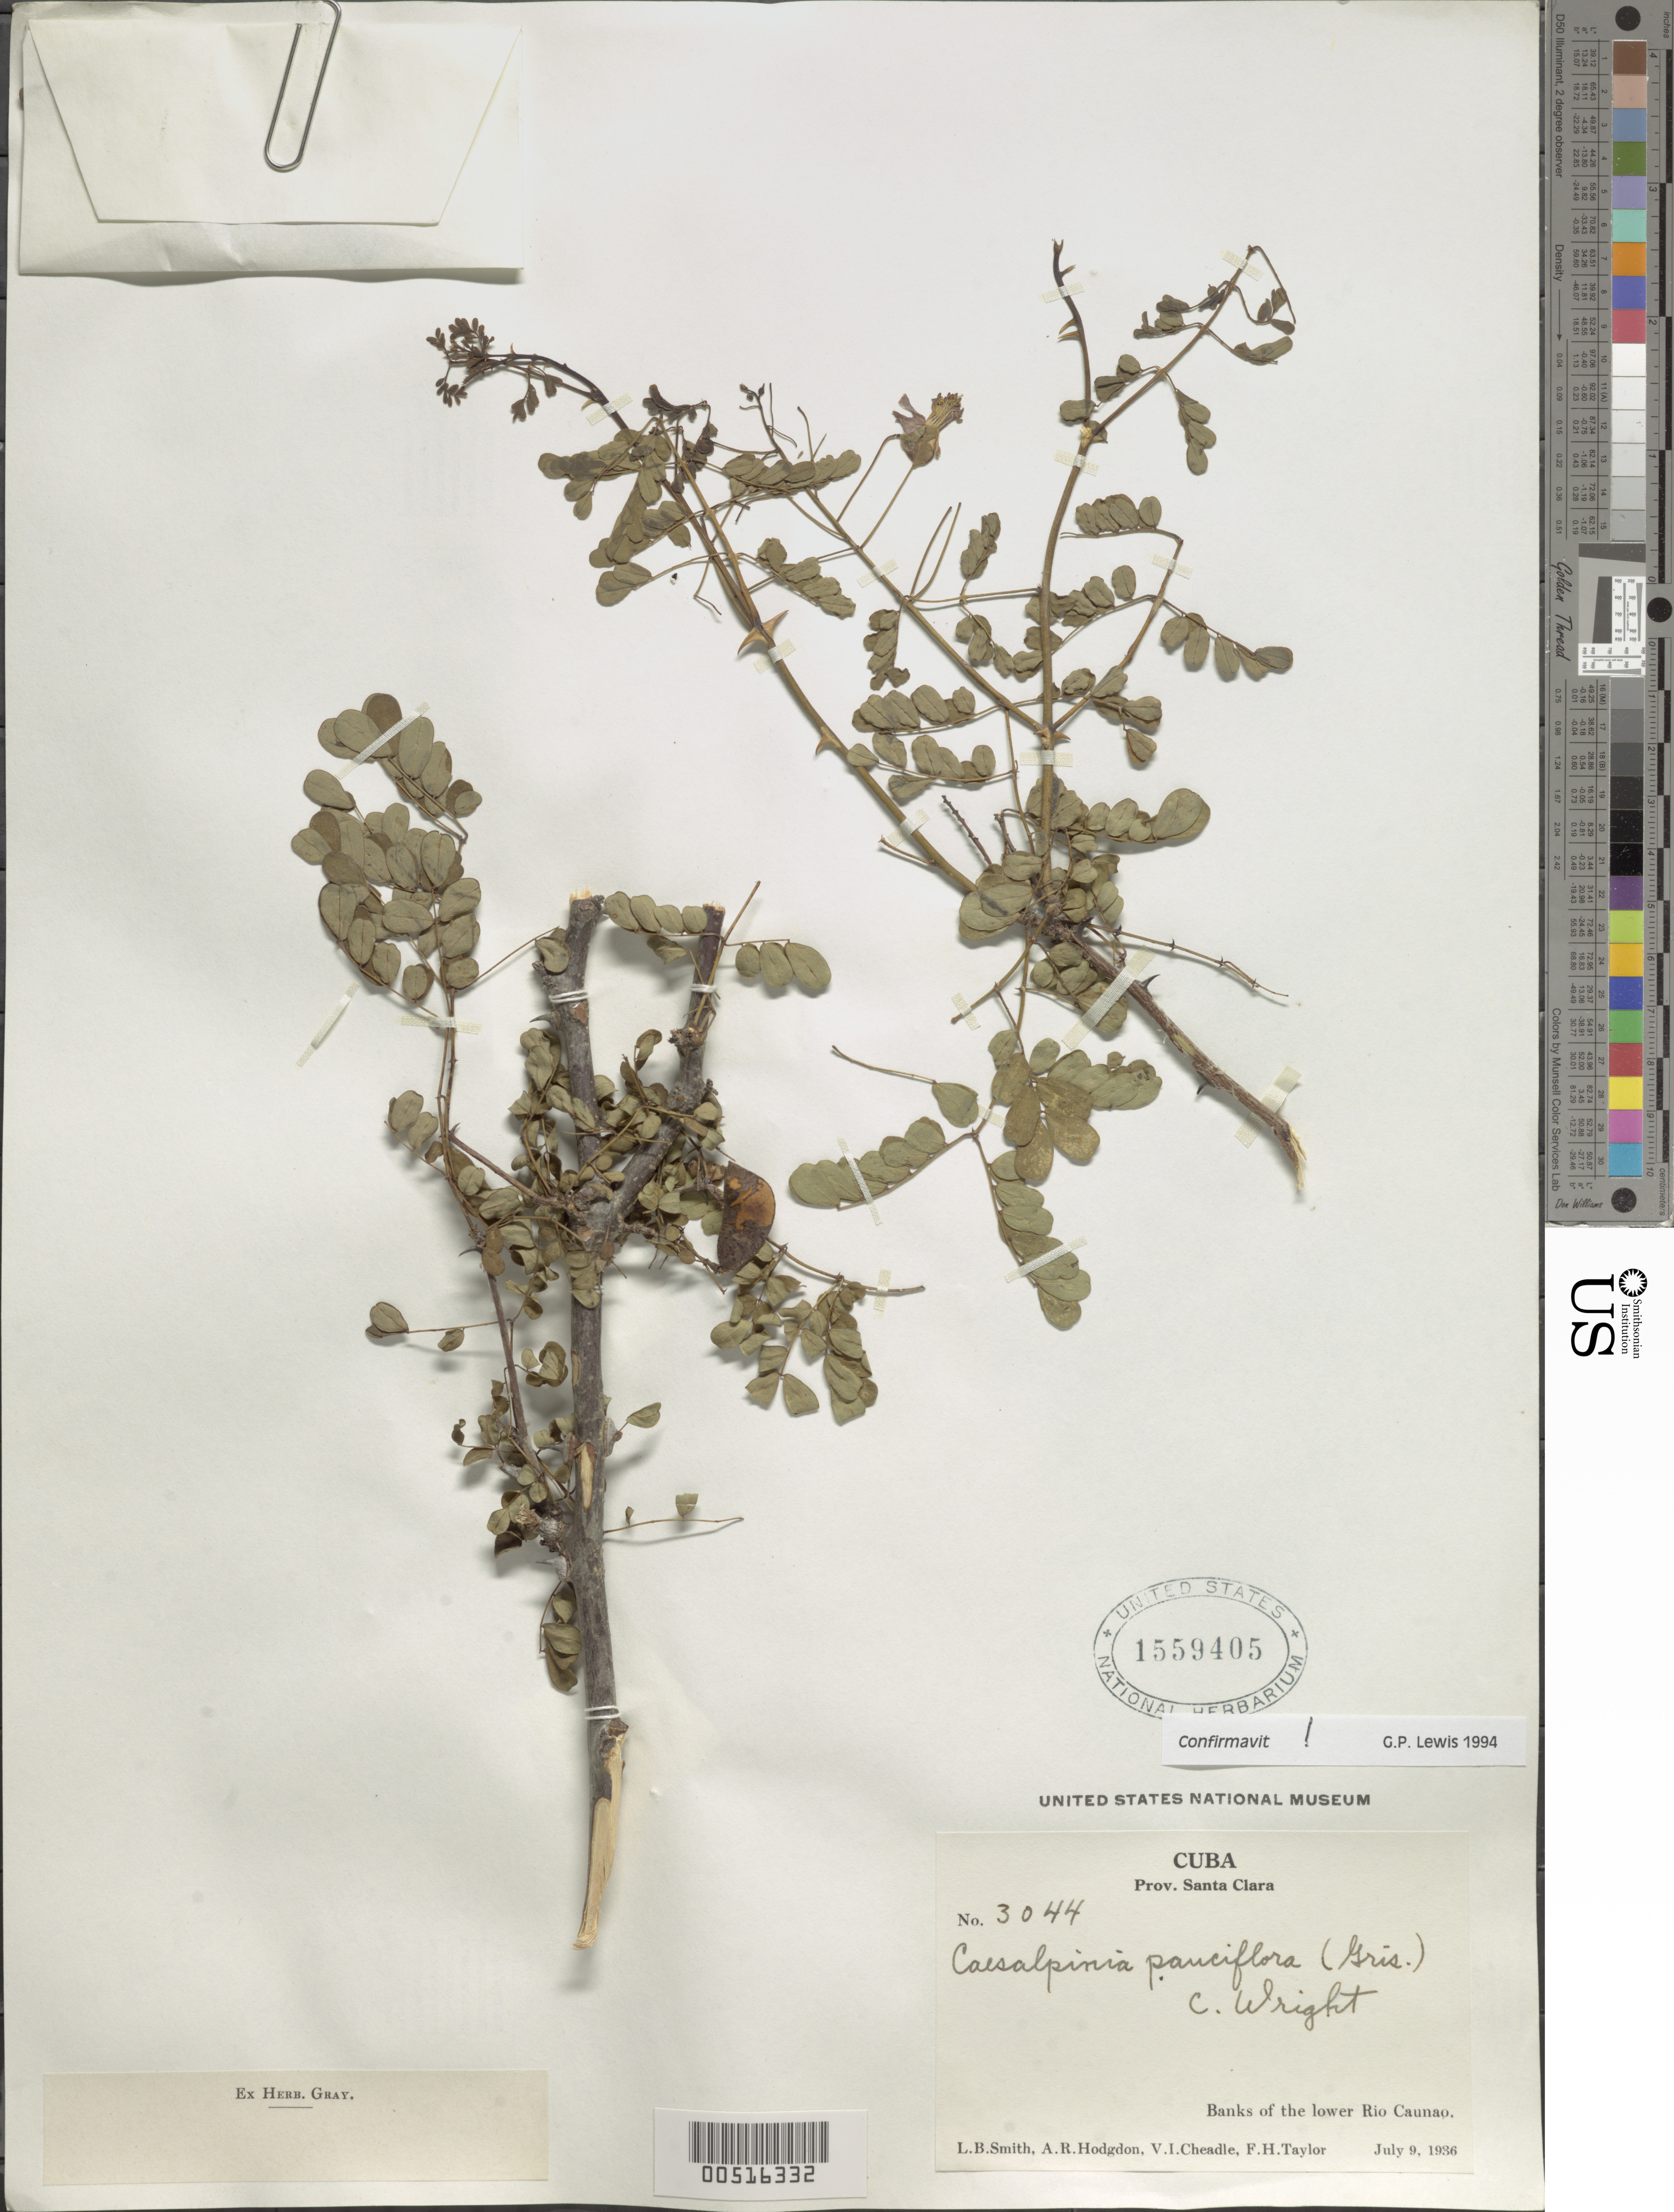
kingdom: Plantae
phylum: Tracheophyta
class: Magnoliopsida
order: Fabales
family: Fabaceae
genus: Denisophytum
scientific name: Denisophytum pauciflorum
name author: (Griseb.) Gagnon & G.P. Lewis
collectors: L. Smith, A. R. Hodgdon, V. I. Cheadle & F. H. Taylor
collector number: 3044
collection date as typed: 09 Jul 1936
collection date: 1936-07-09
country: Cuba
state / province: Las Villas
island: Greater Antilles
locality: Santa clara, rio caunao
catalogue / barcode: US 1559405